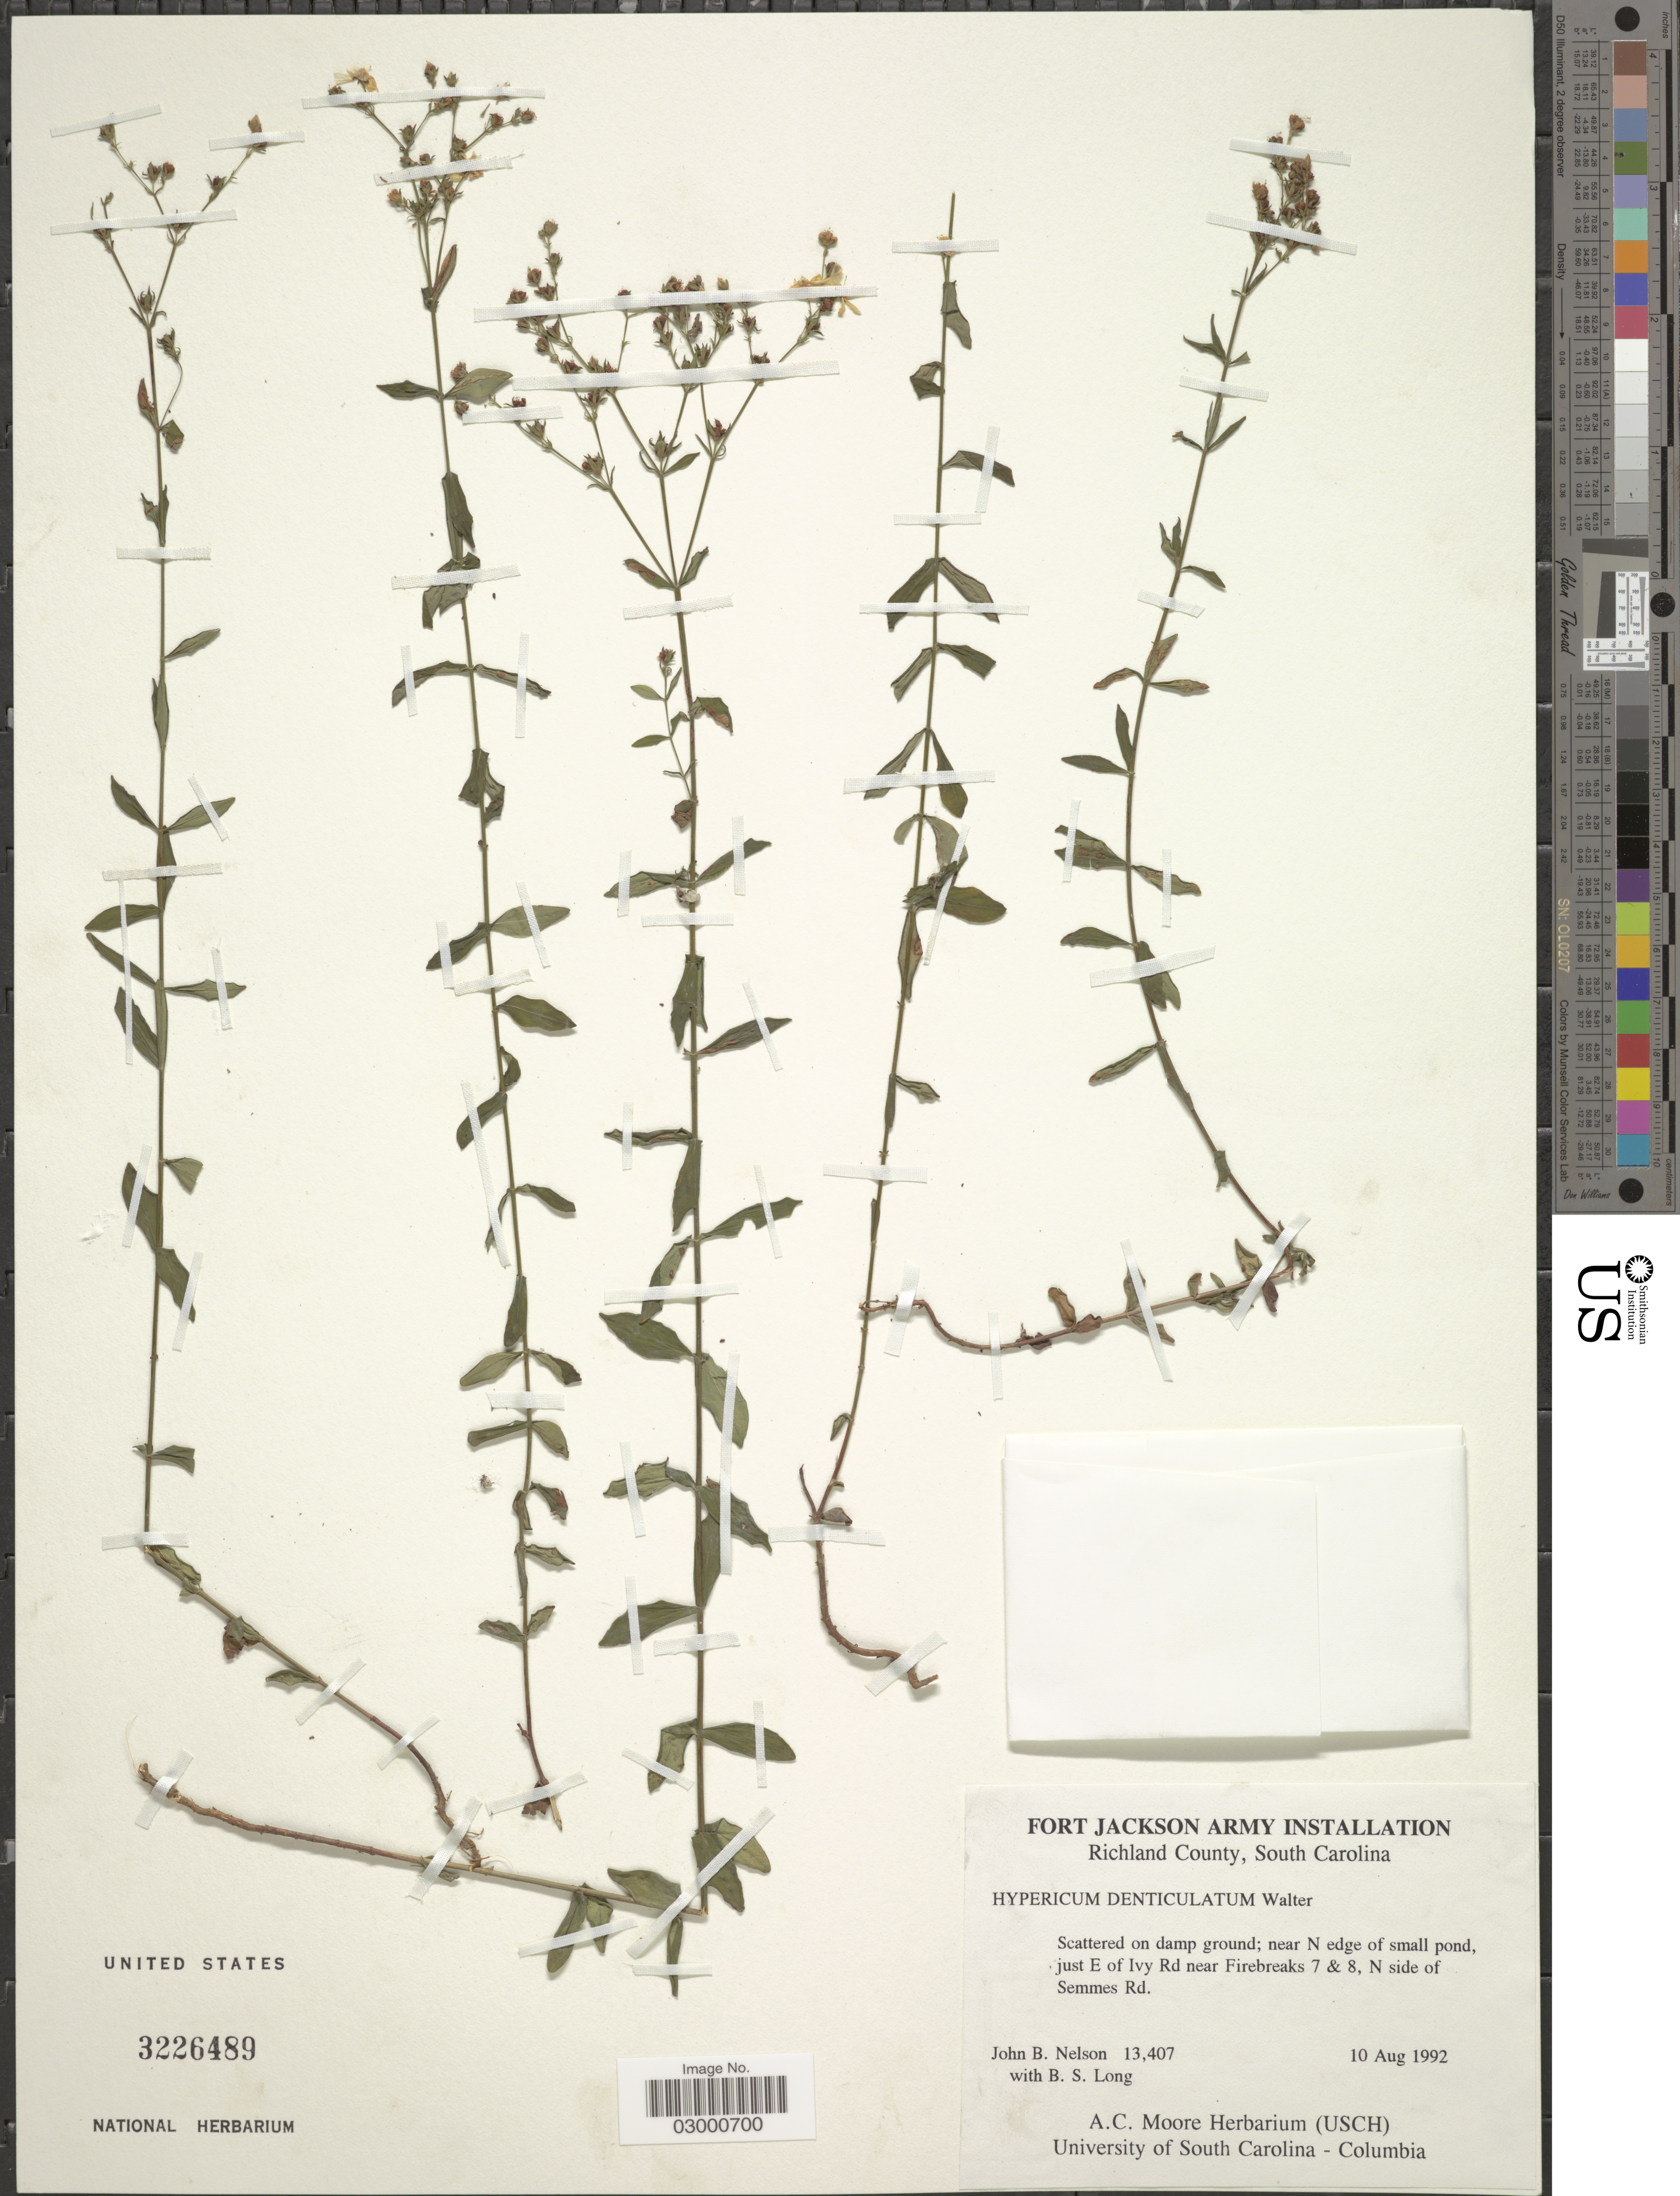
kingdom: Plantae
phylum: Tracheophyta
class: Magnoliopsida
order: Malpighiales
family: Hypericaceae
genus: Hypericum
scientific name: Hypericum denticulatum var. denticulatum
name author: Walter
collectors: J. B. Nelson & B. Long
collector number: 13407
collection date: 1992-08-10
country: United States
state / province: South Carolina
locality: Richland County.Near N edge of small pond, just E of Ivy Rd near Firebreaks 7 & 8, N side of Semnes Rd.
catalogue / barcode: US 3226489